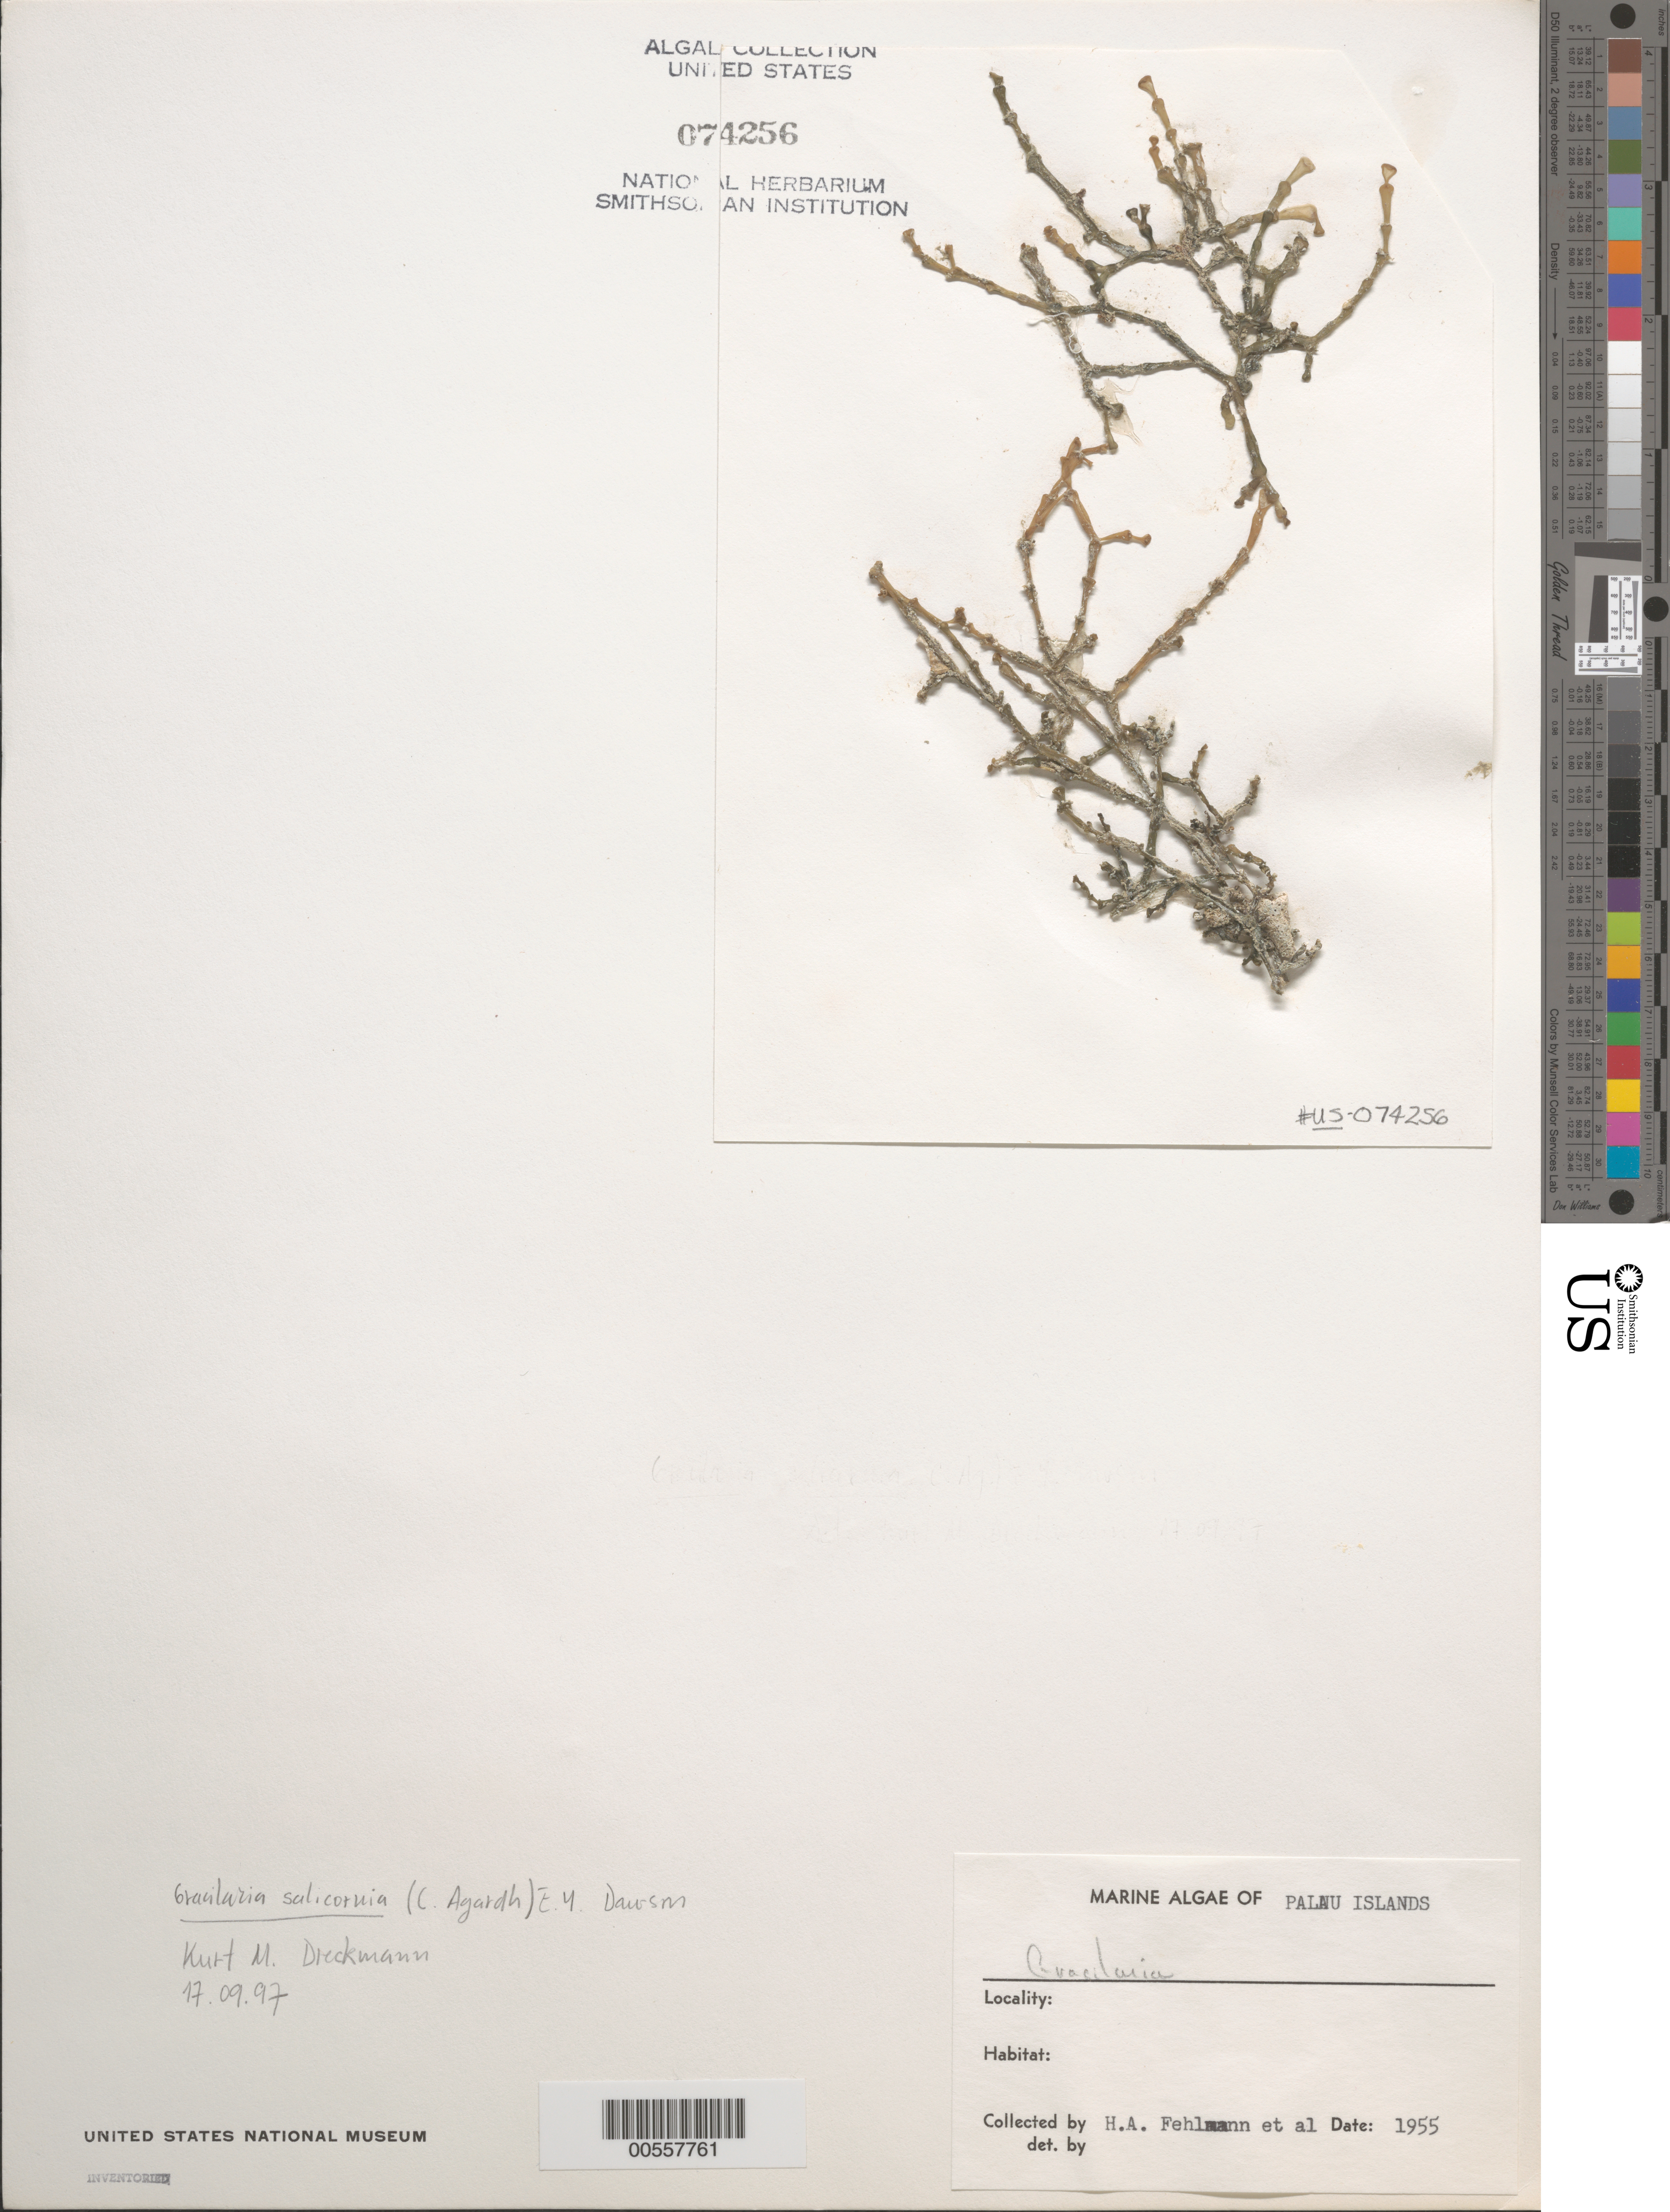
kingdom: Plantae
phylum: Rhodophyta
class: Florideophyceae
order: Gracilariales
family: Gracilariaceae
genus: Gracilaria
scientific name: Gracilaria salicornia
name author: (C. Agardh) E.Y. Dawson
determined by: Druckmann, K. M.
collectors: H. Fehlmann et al.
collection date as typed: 1955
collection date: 1955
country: Palau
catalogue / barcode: US 74256